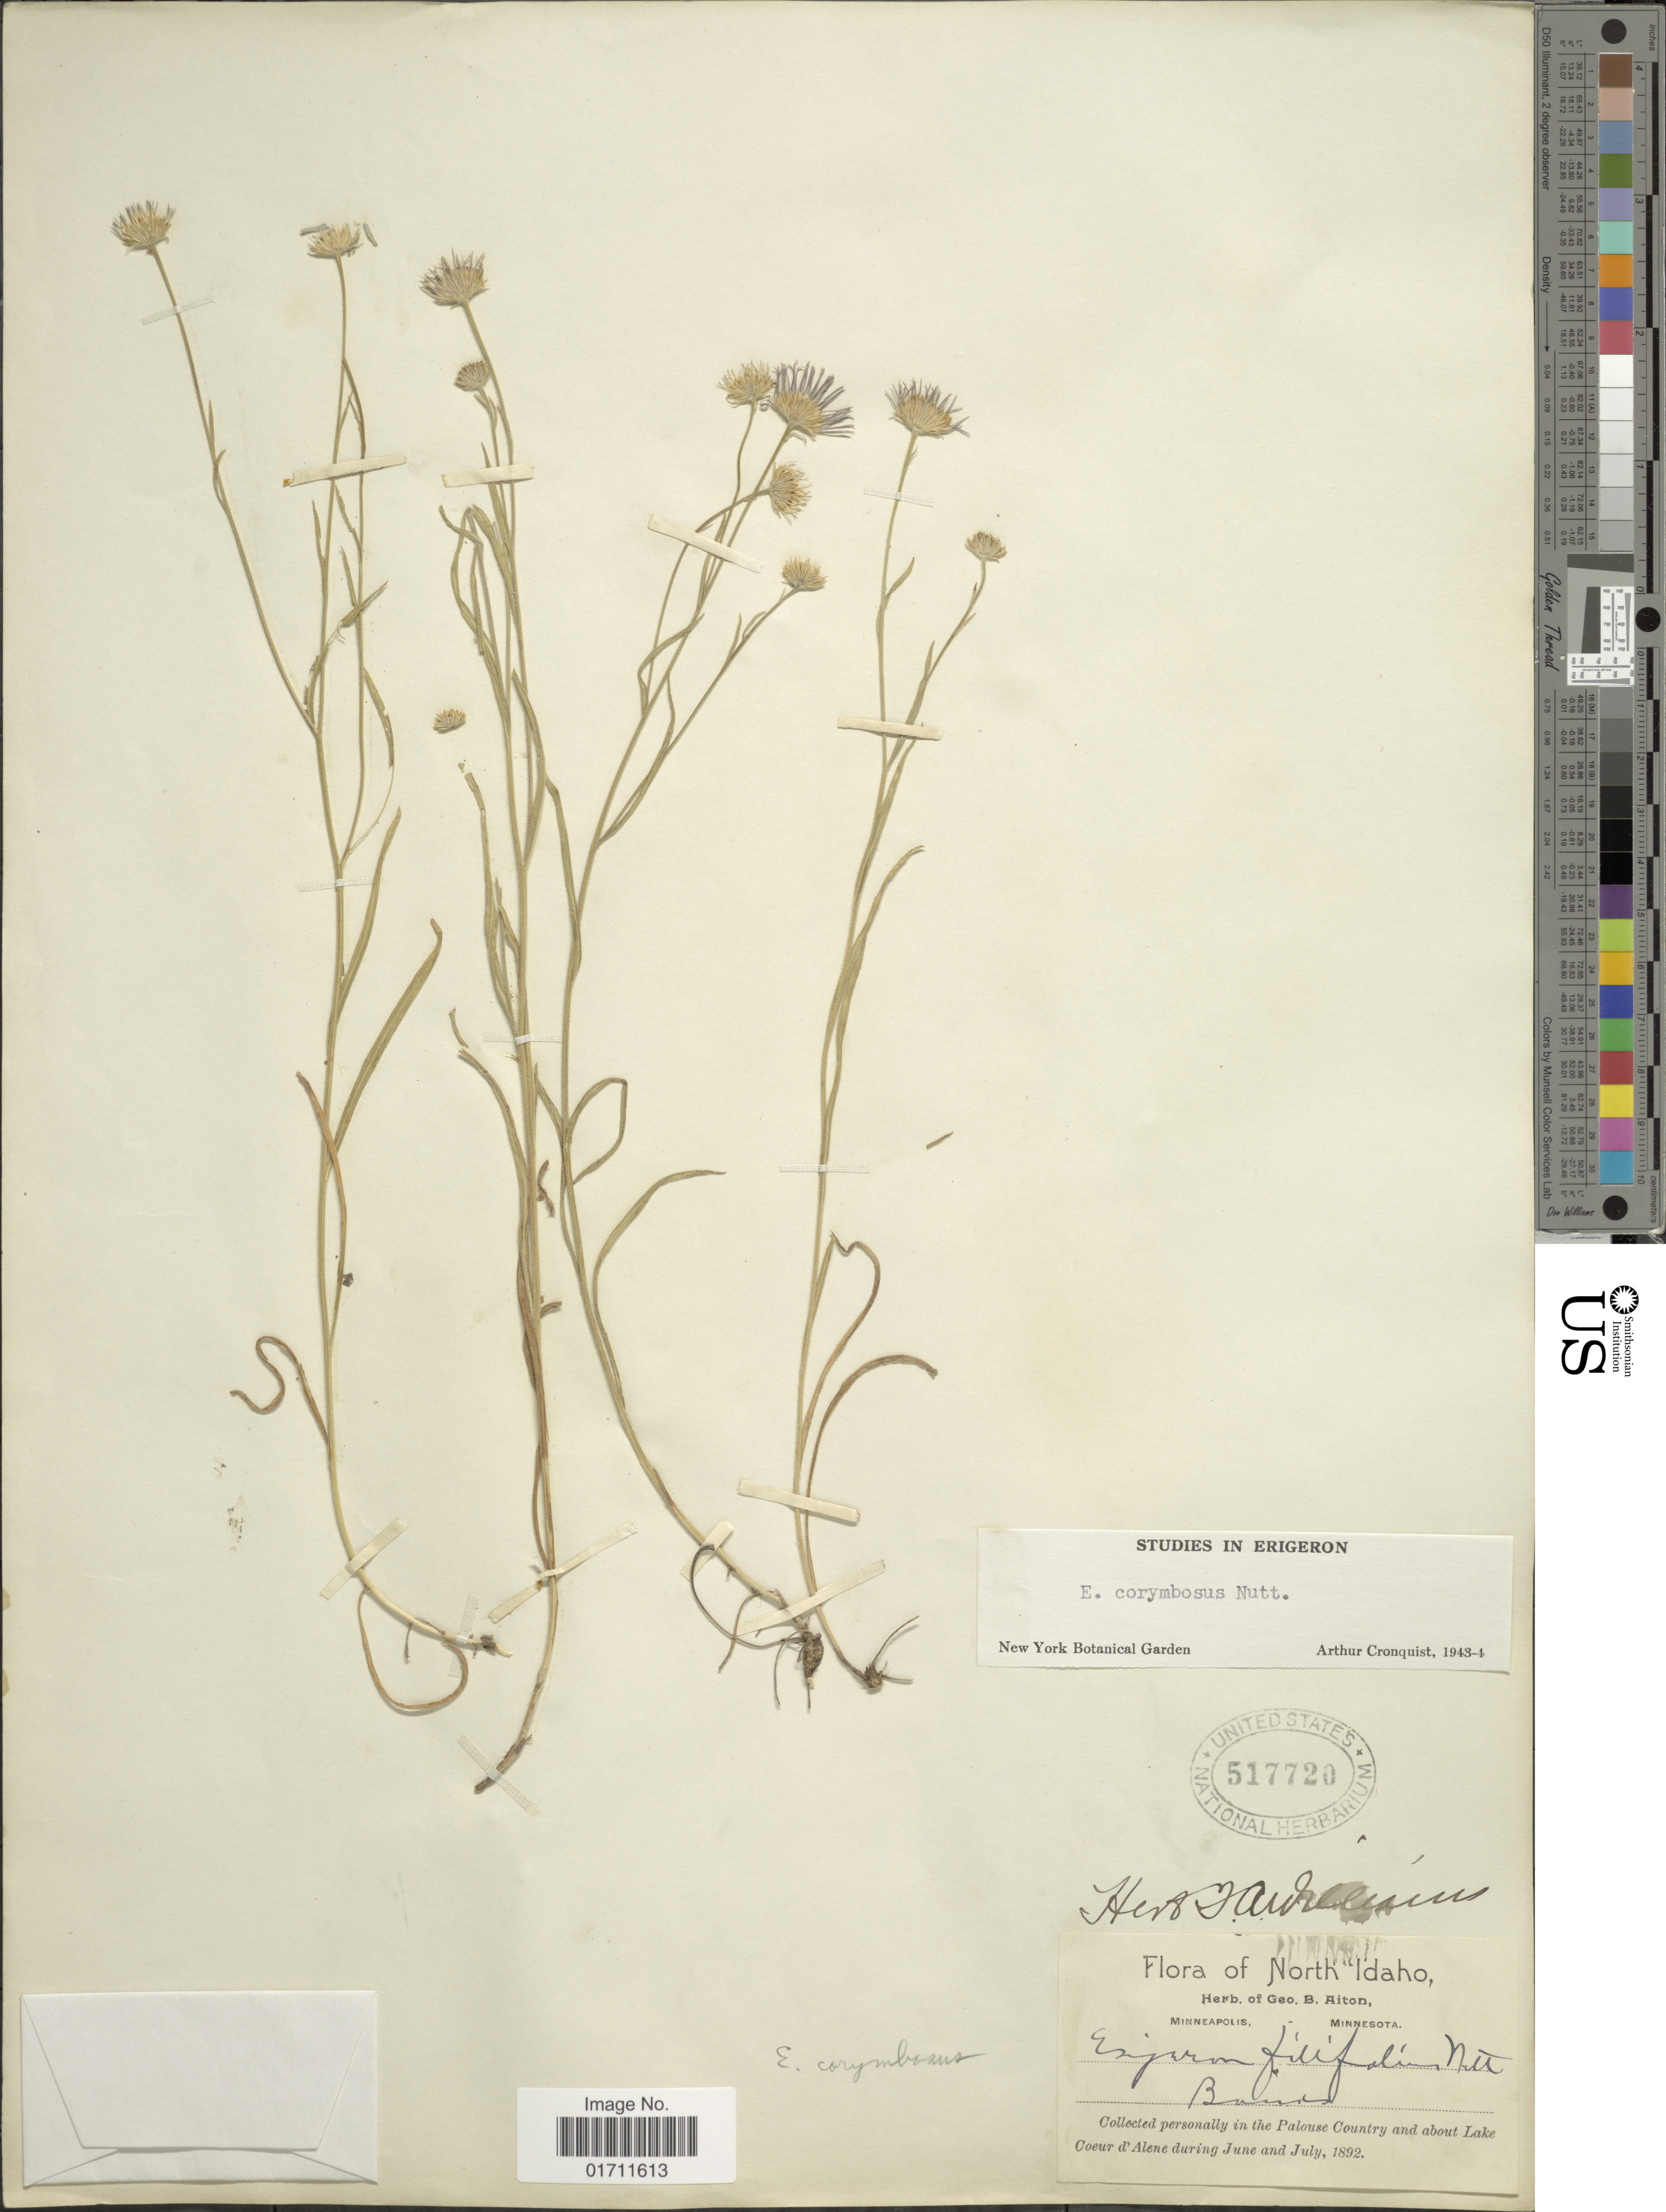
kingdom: Plantae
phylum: Tracheophyta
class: Magnoliopsida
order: Asterales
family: Asteraceae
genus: Erigeron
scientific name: Erigeron corymbosus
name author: Nutt.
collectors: ex herb. Geo. B. Aiton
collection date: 1892-06/1892-07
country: United States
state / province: Idaho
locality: North Idaho, Bands, in the Palouse Country and abou Lake Coeur d'Alene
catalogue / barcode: US 517720